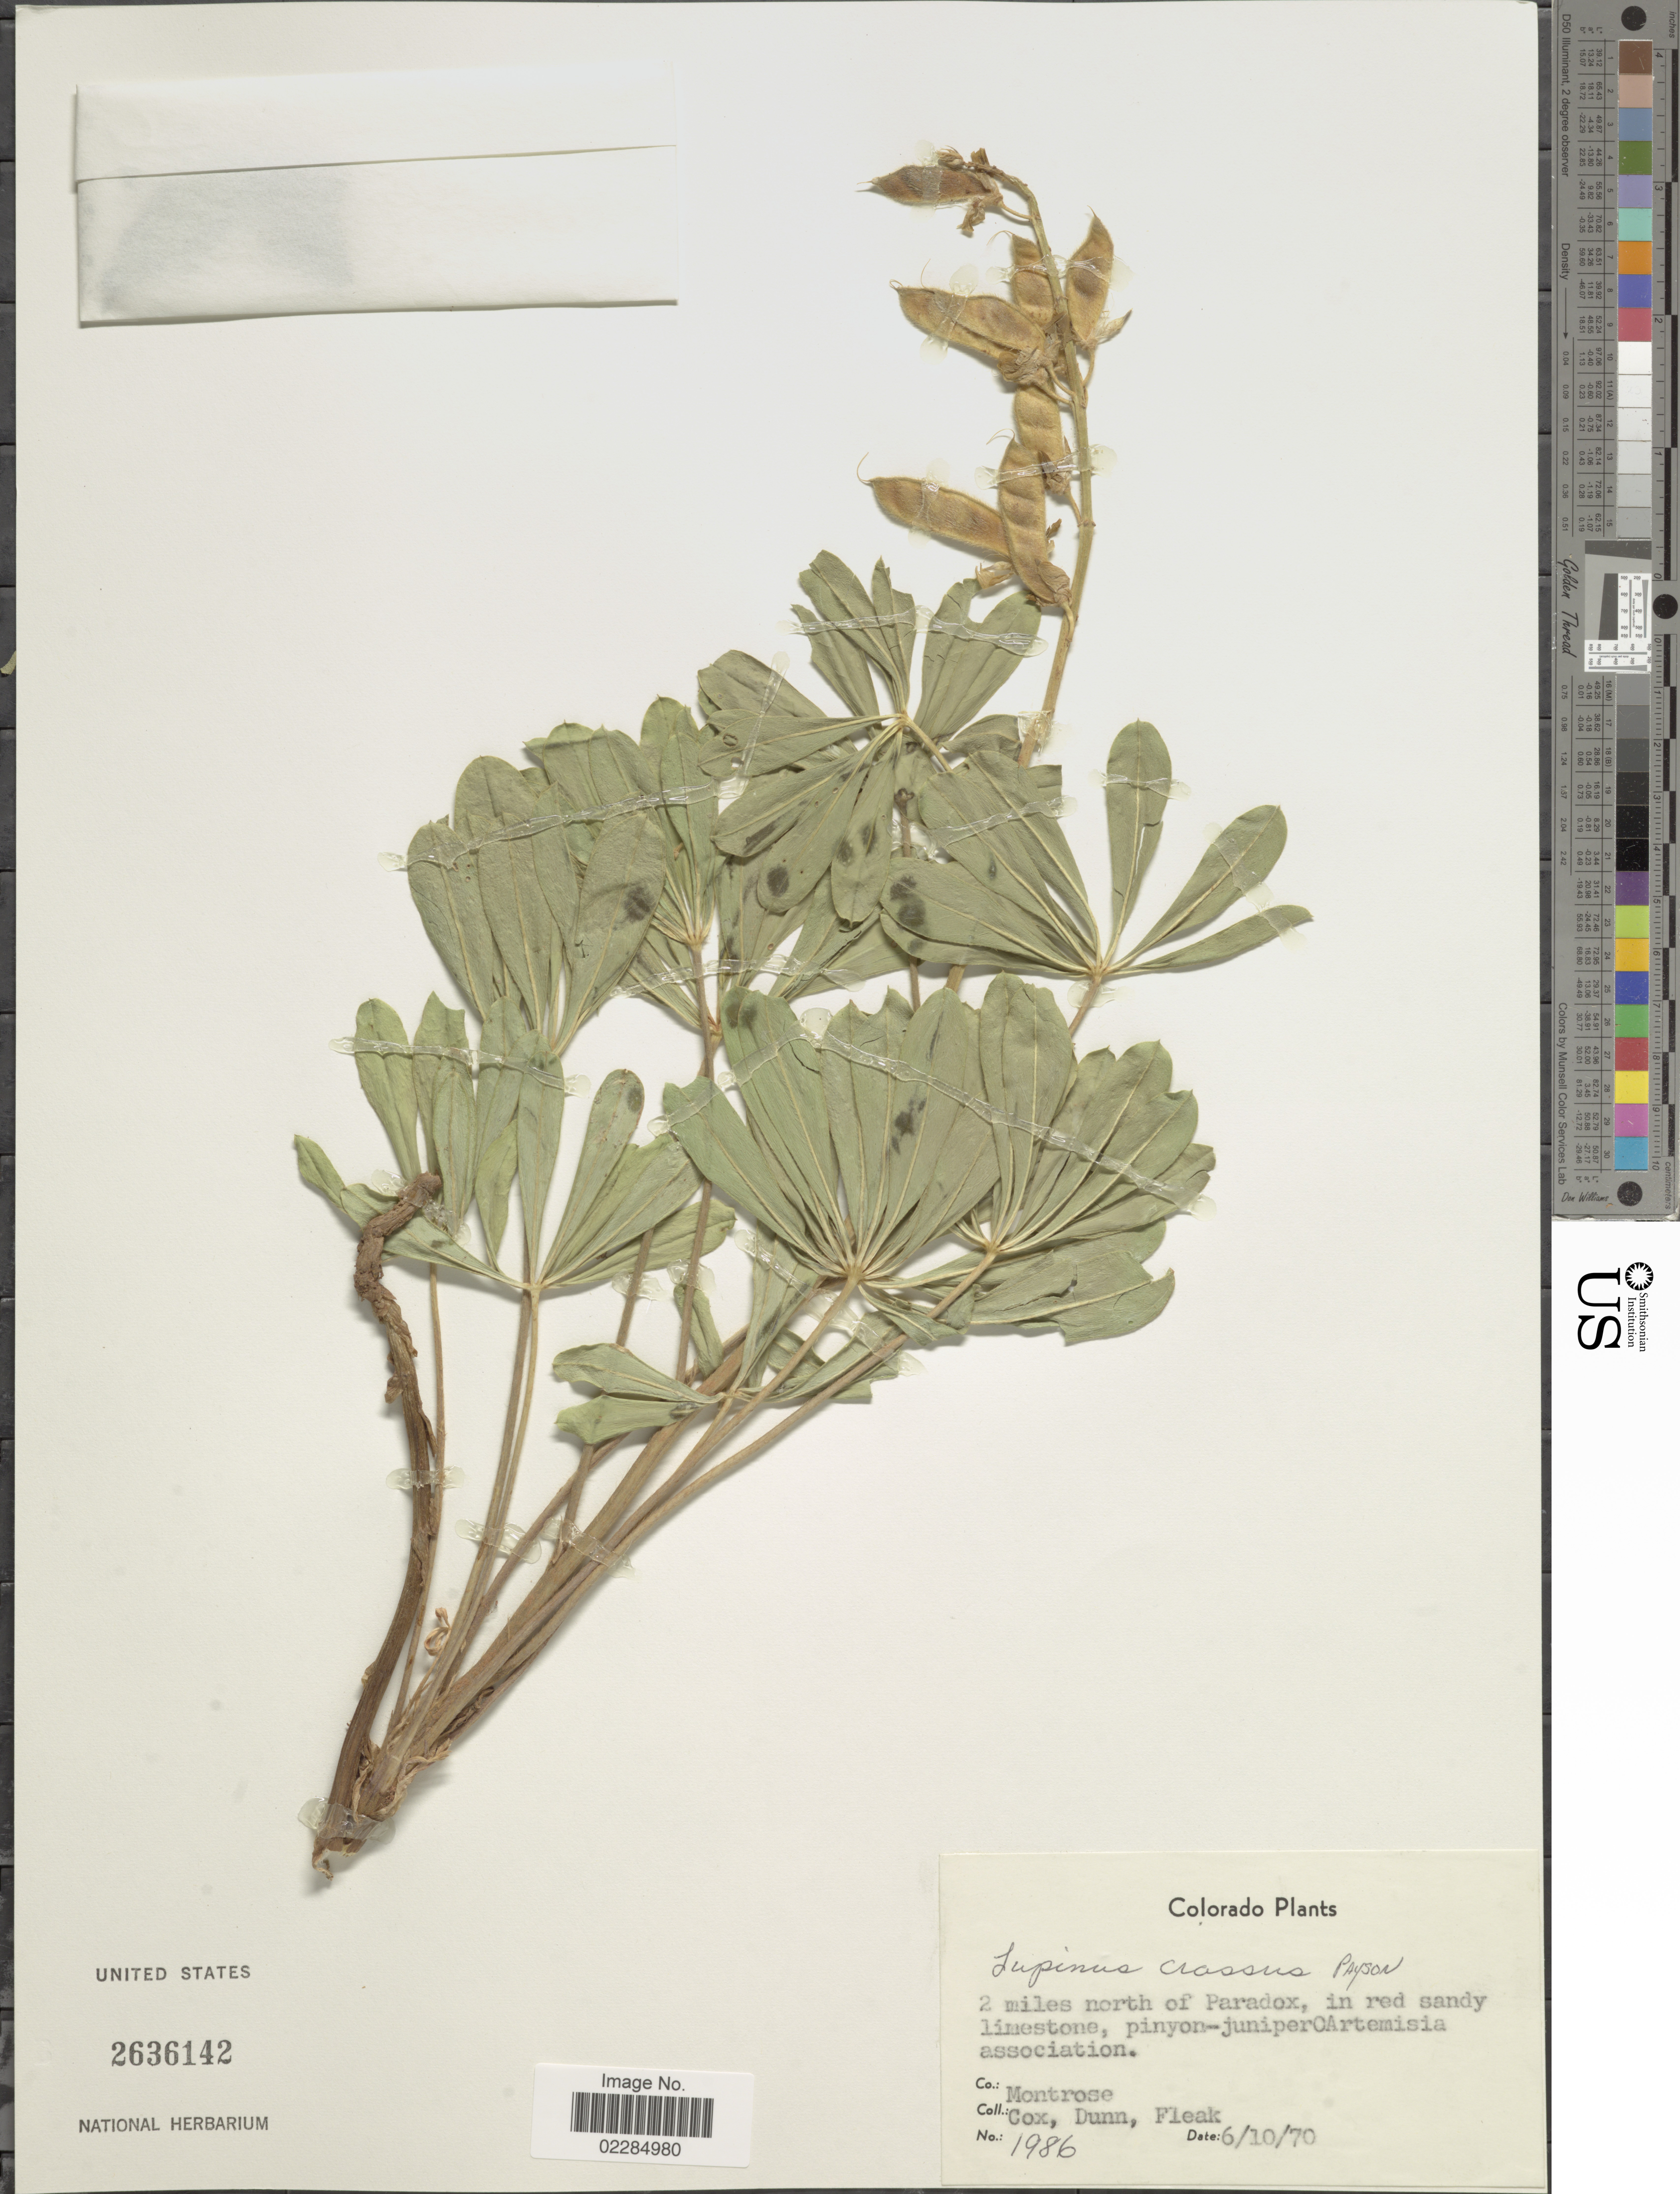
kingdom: Plantae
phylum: Tracheophyta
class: Magnoliopsida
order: Fabales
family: Fabaceae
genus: Lupinus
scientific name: Lupinus crassus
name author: Payson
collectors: -. Cox, Dunn, -- & L. Fleak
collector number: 1986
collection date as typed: Transcribed d/m/y: 10/6/70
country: United States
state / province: Colorado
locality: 2 miles north of Paradox, in red sandy limestone, pinyon- juniperCartemisia association. Co. Montrose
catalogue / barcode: US 2636142